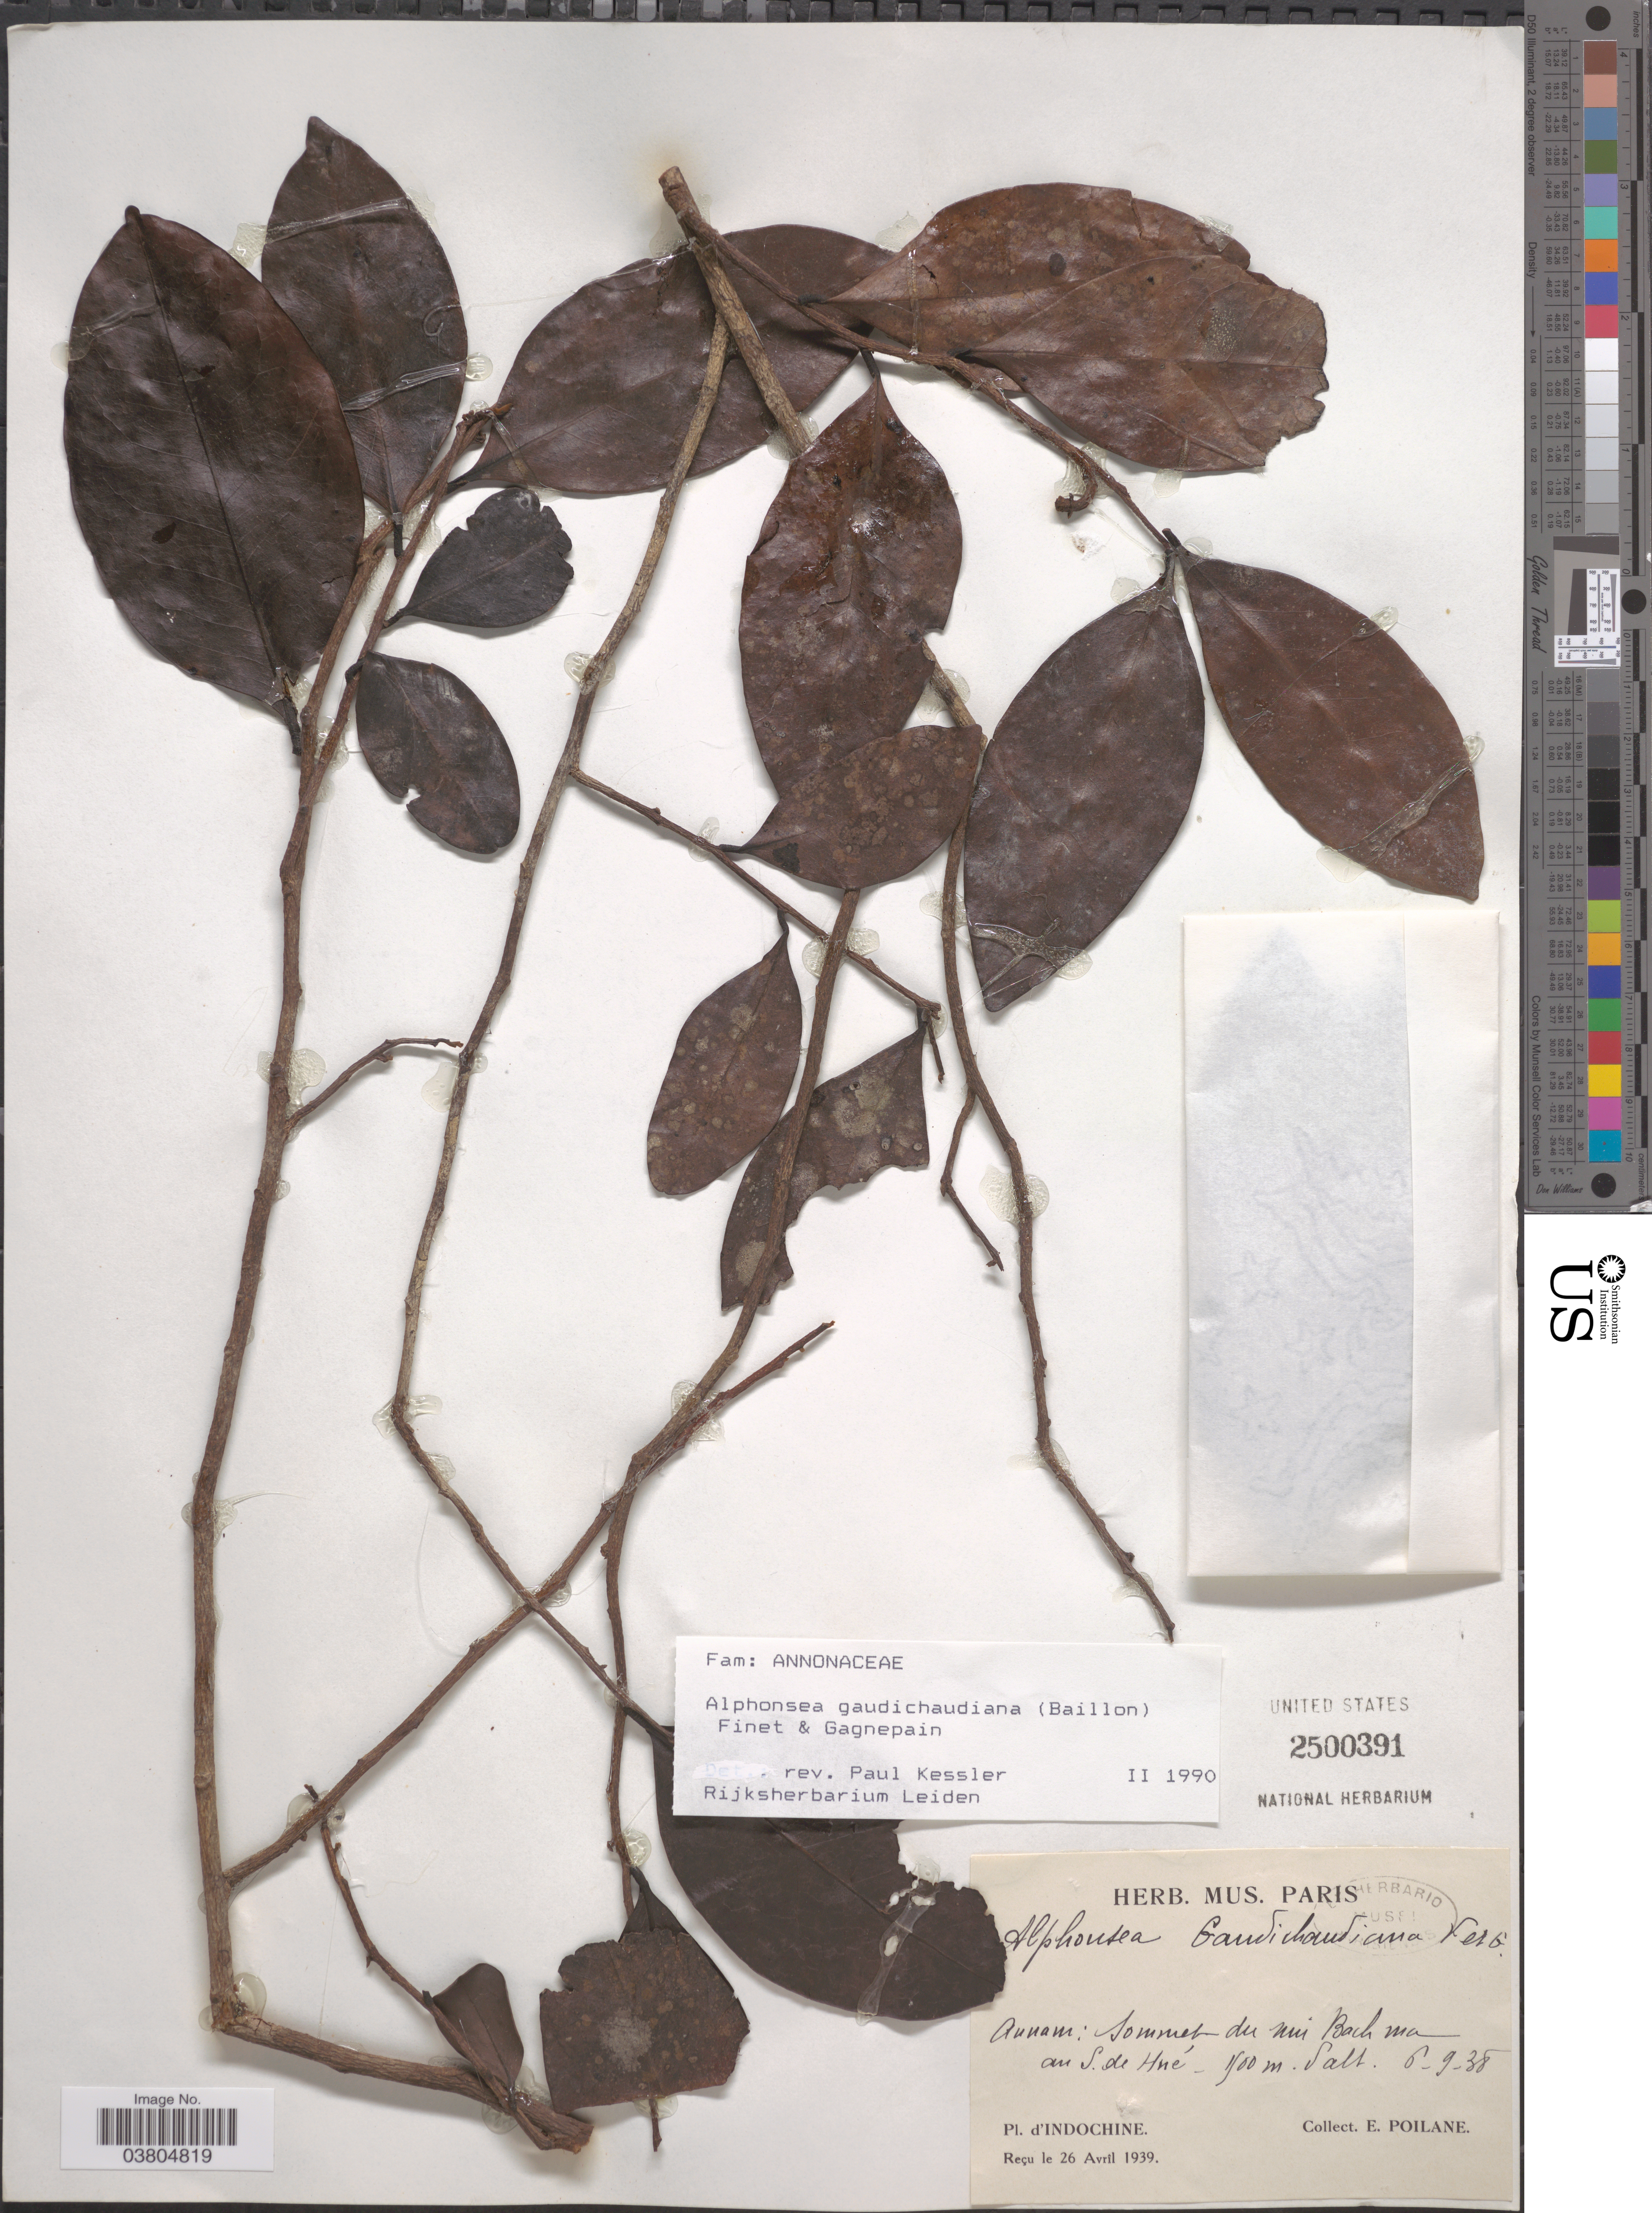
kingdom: Plantae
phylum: Tracheophyta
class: Magnoliopsida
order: Magnoliales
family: Annonaceae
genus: Alphonsea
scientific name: Alphonsea gaudichaudiana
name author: (Baill.) Finet & Gagnep.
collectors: E. Poilane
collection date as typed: Transcribed d/m/y: 6/9/38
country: Vietnam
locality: Annam: Sommet du Nui Bach ma an S. de Hué. Indochine.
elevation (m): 1500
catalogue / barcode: US 2500391